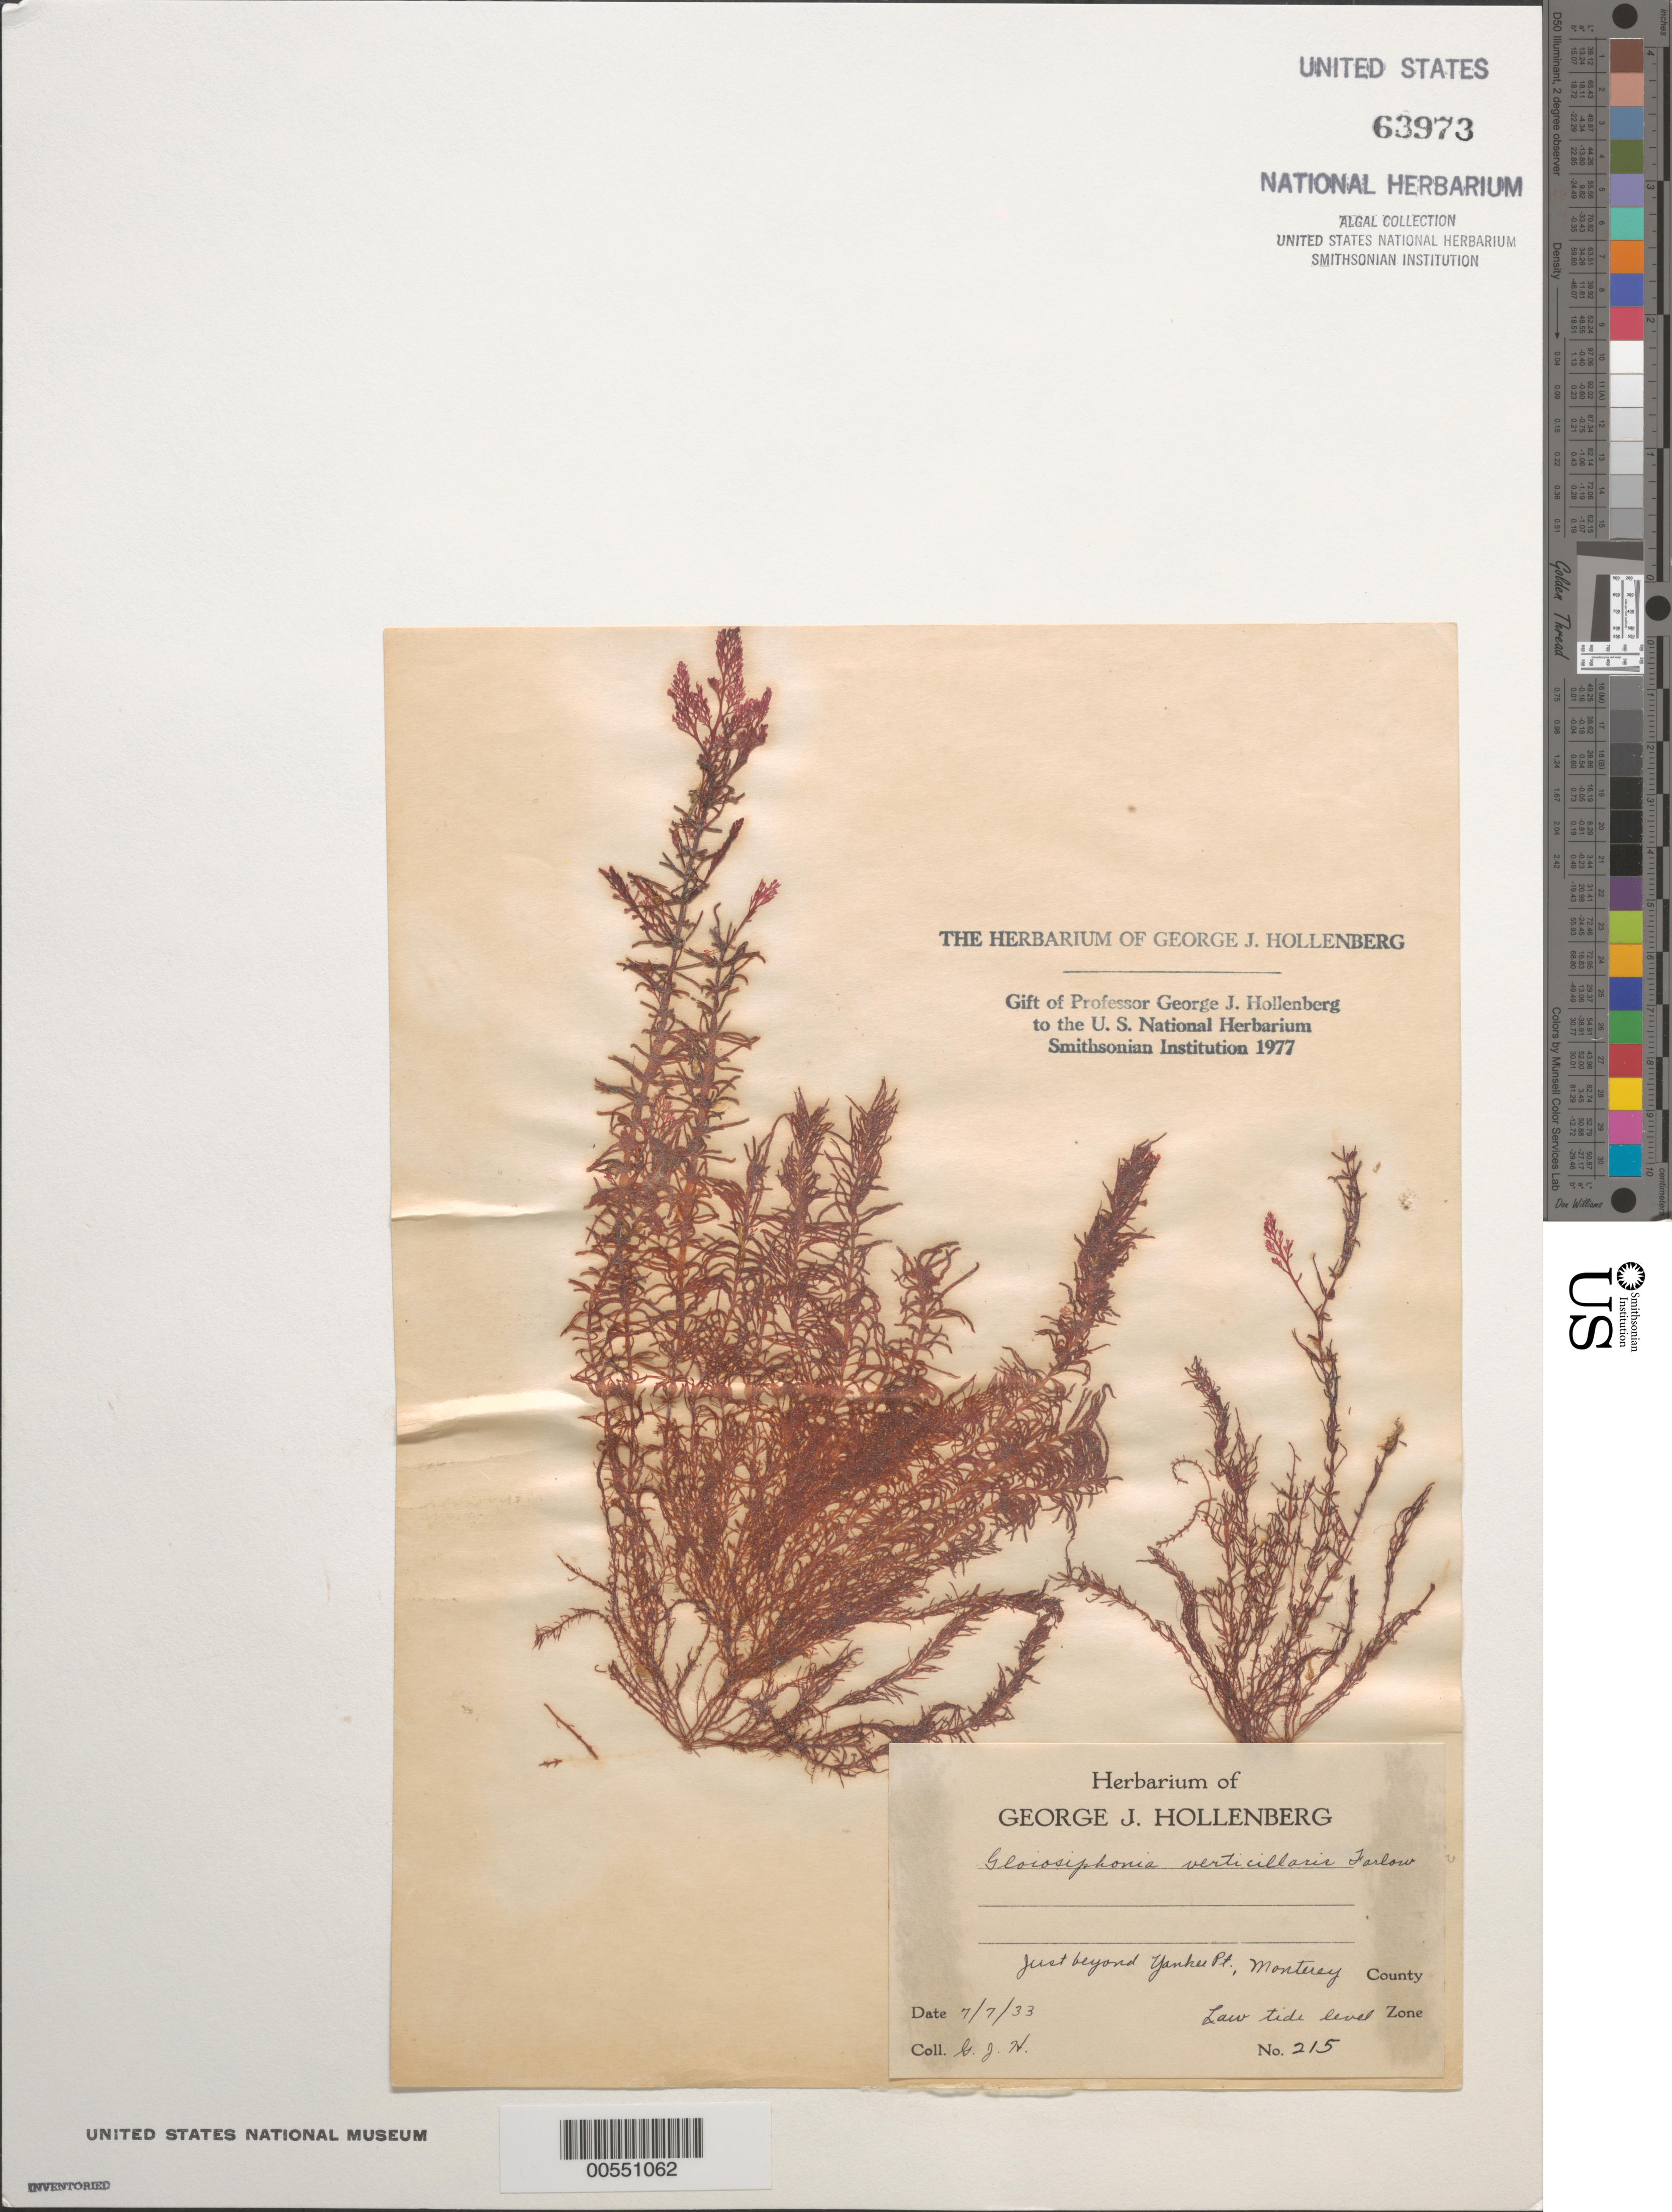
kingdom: Plantae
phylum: Rhodophyta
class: Florideophyceae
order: Gigartinales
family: Gloiosiphoniaceae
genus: Gloiosiphonia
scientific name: Gloiosiphonia verticillaris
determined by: Hollenberg, George J.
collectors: G. Hollenberg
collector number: GJH 215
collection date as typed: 07 Jul 1933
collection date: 1933-07-07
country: United States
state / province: California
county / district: Monterey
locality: Just beyond Yankee Point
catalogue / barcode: US 63973